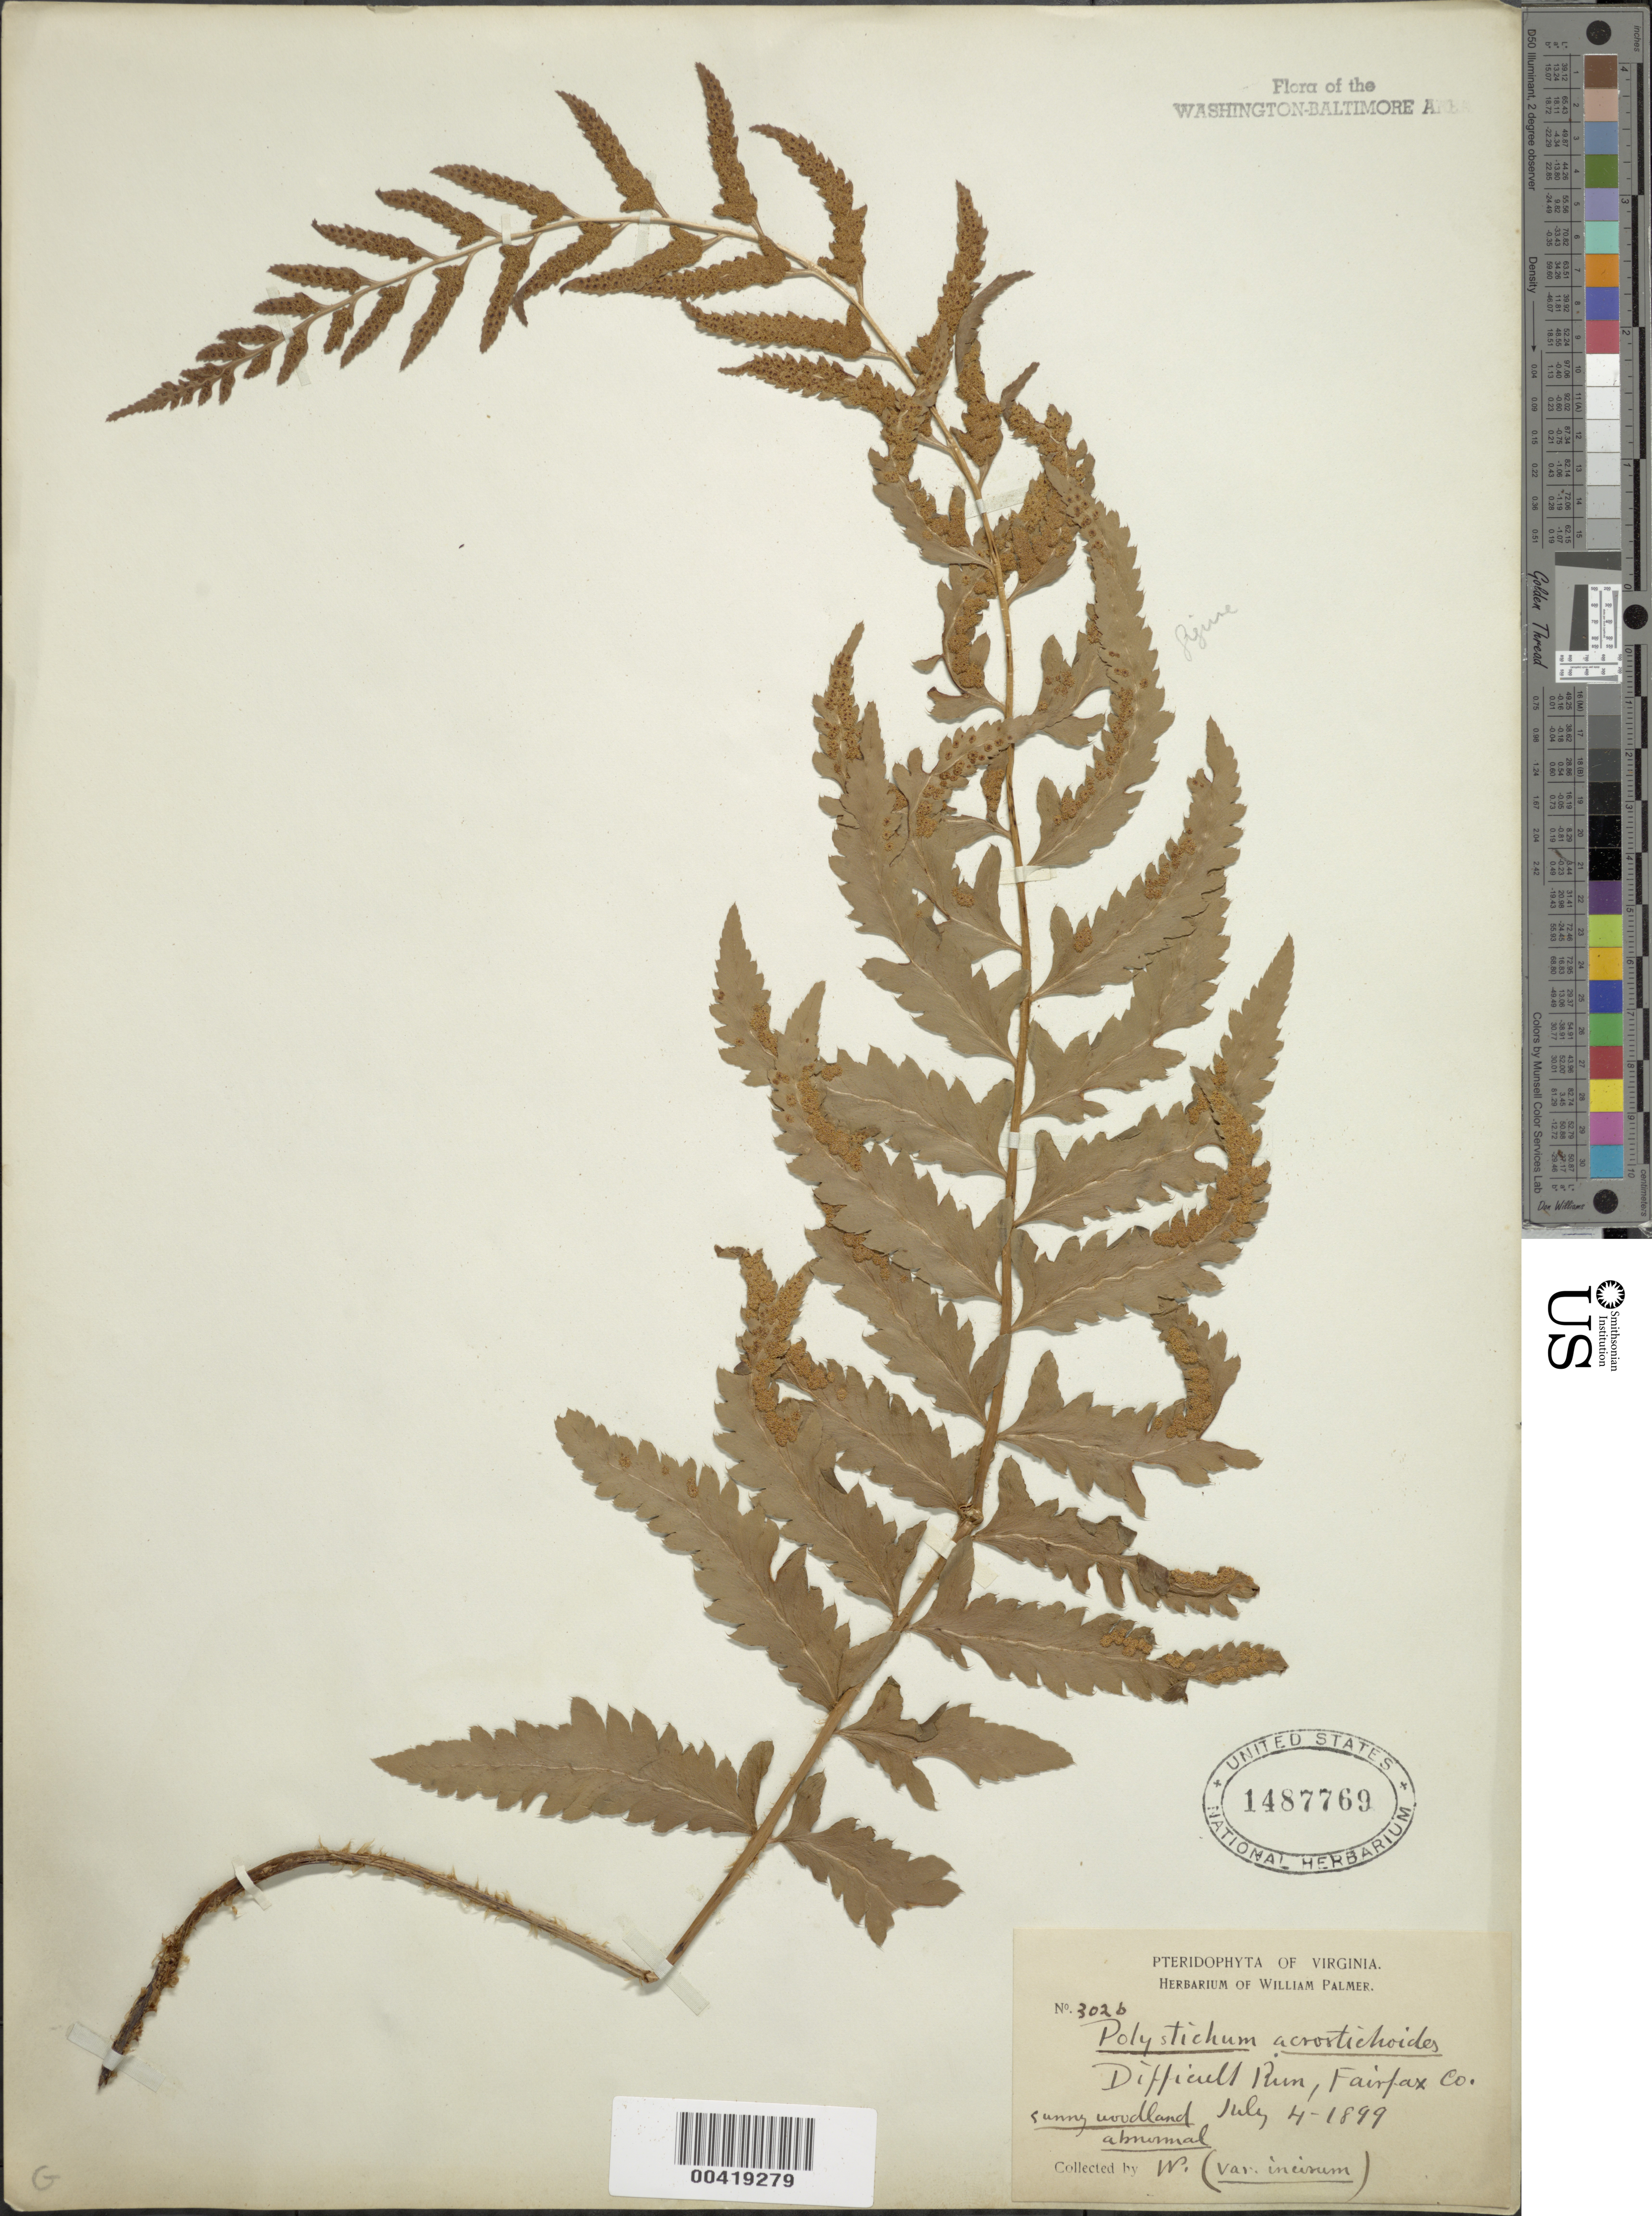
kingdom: Plantae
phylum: Tracheophyta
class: Polypodiopsida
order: Polypodiales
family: Dryopteridaceae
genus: Polystichum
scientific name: Polystichum acrostichoides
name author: (Michx.) Schott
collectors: W. Palmer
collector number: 302B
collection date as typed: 04 Jul 1899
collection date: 1899-07-04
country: United States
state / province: Virginia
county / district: Fairfax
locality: Difficult Run C. and O. Canal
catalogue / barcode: US 1487769